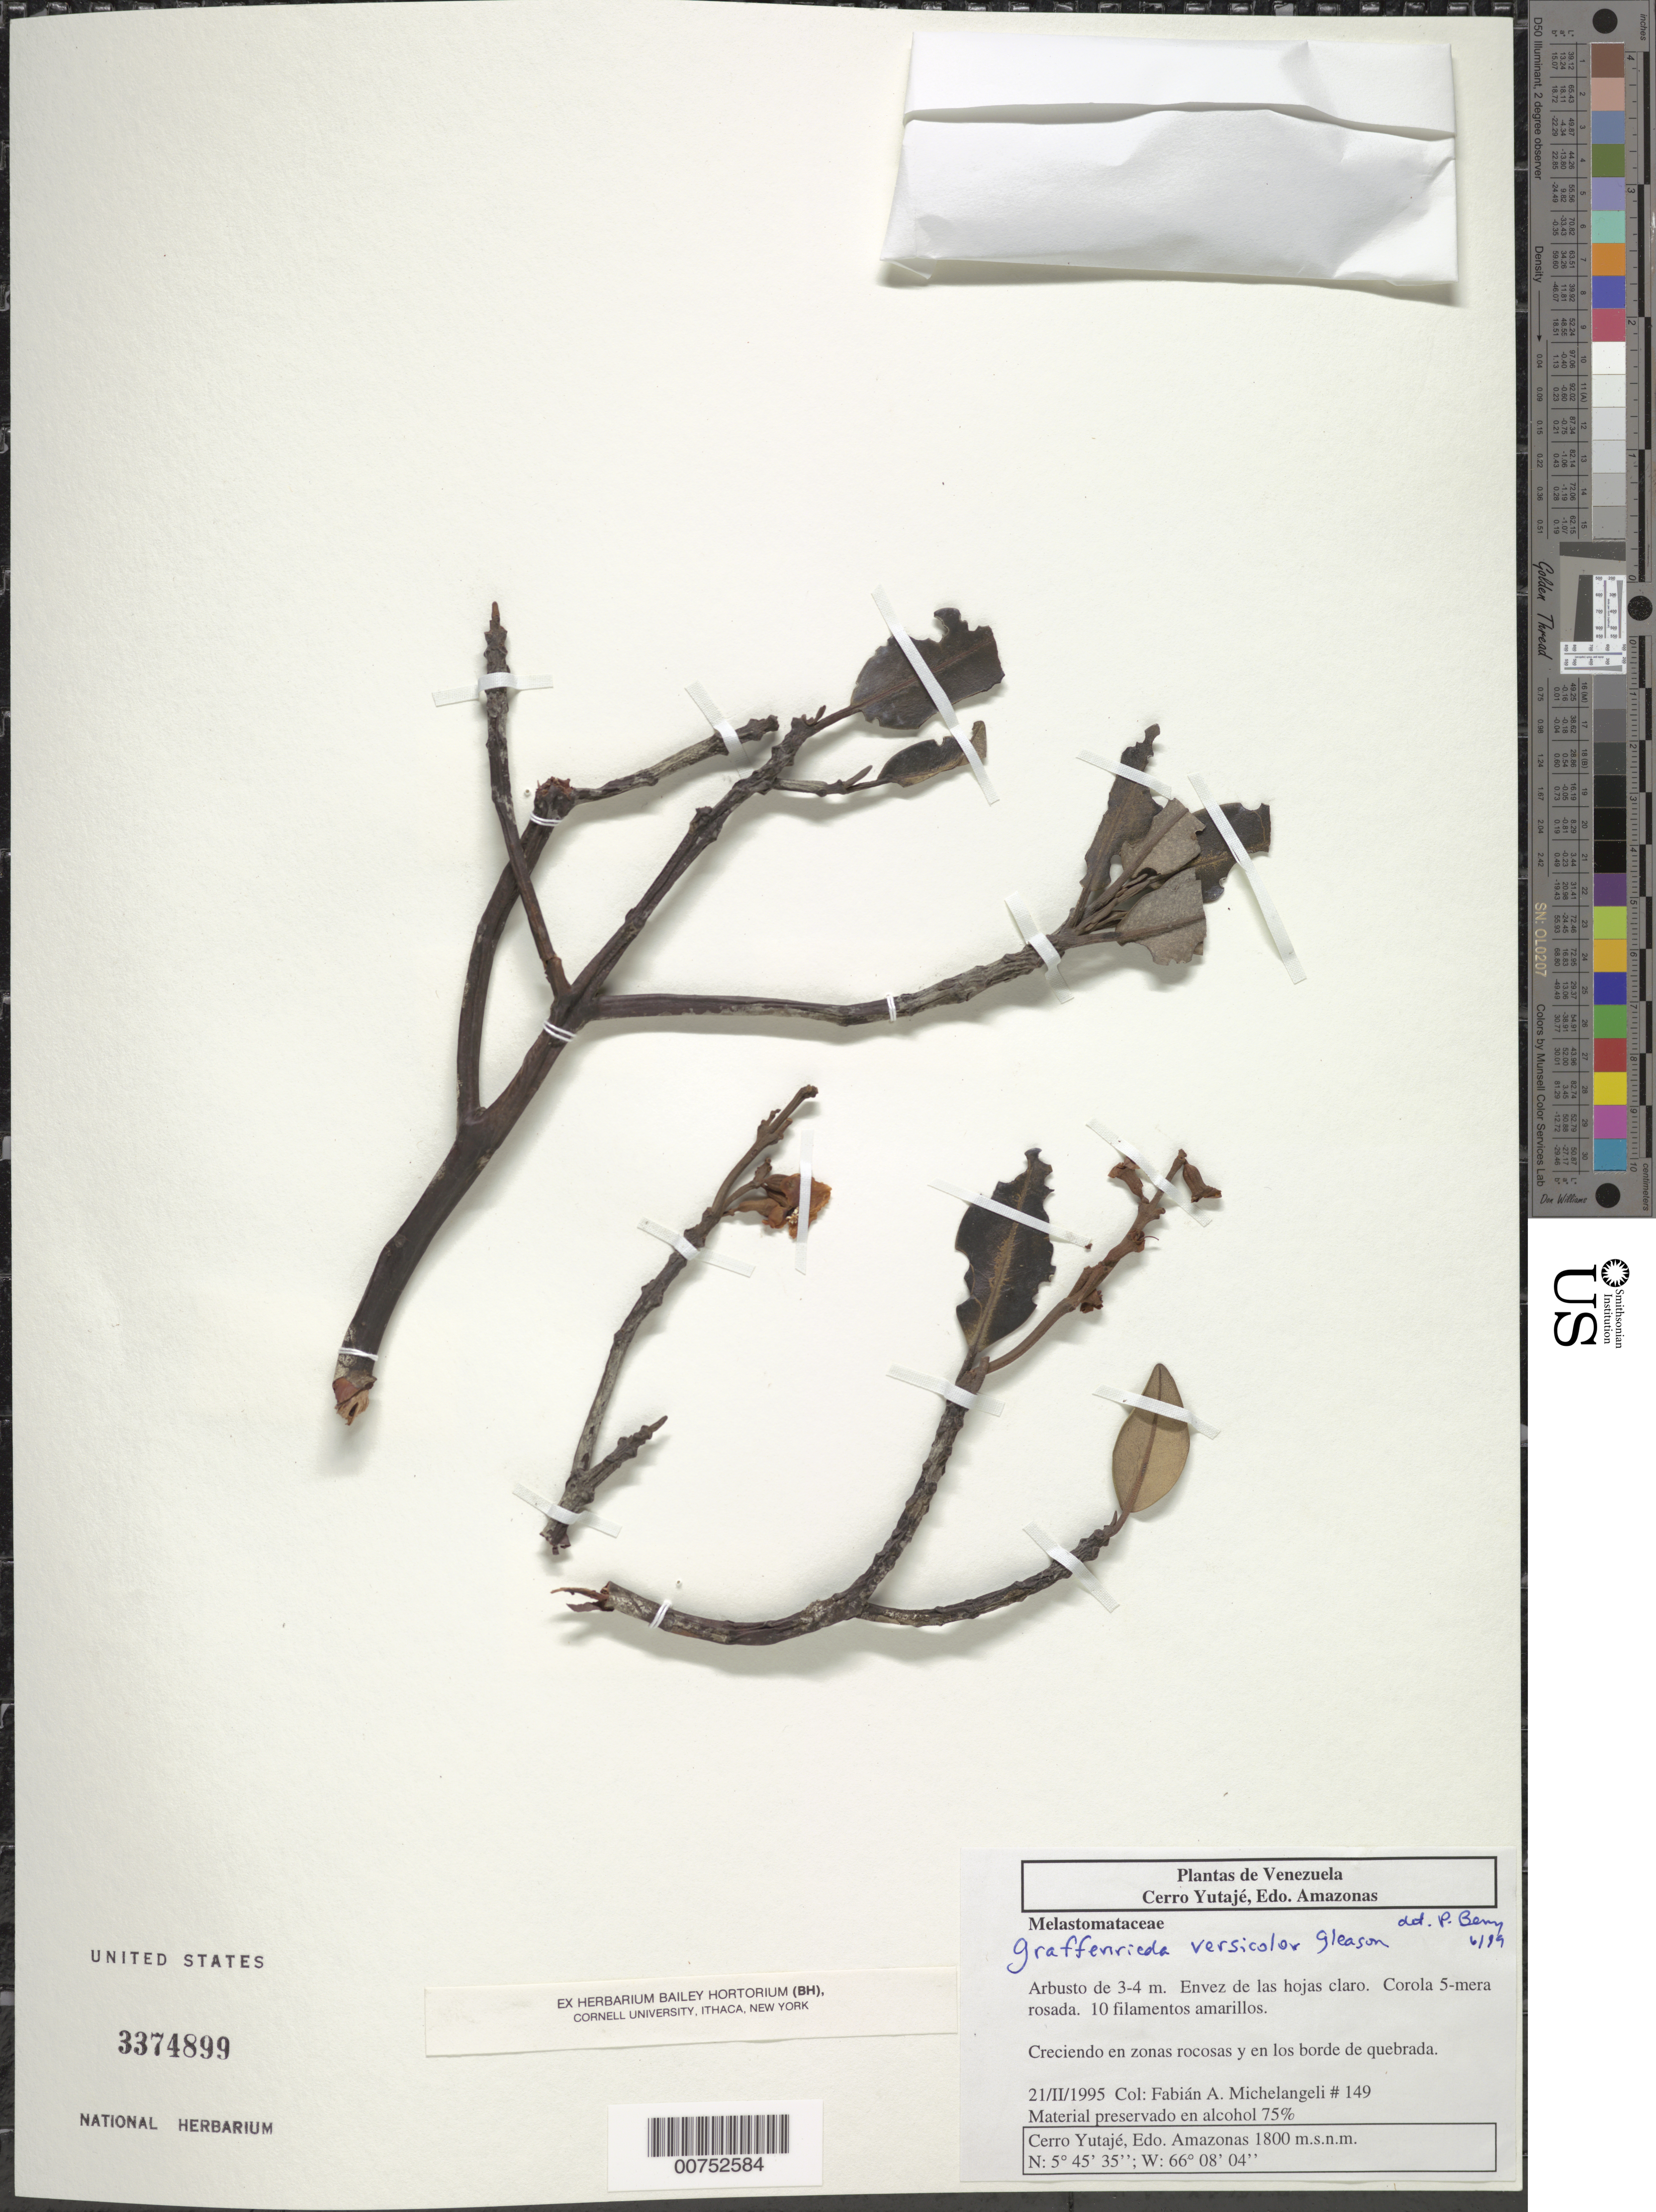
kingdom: Plantae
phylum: Tracheophyta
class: Magnoliopsida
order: Myrtales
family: Melastomataceae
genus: Graffenrieda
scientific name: Graffenrieda versicolor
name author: Gleason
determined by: Berry, P. E., (WIS), University of Wisconsin - Madison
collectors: F. A. Michelangeli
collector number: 149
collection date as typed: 21-Feb-95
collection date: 1995-02-21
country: Venezuela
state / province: Amazonas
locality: Cerro Yutajé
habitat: Growing in rocky areas and along quebrada border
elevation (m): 1800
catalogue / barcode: US 3374899